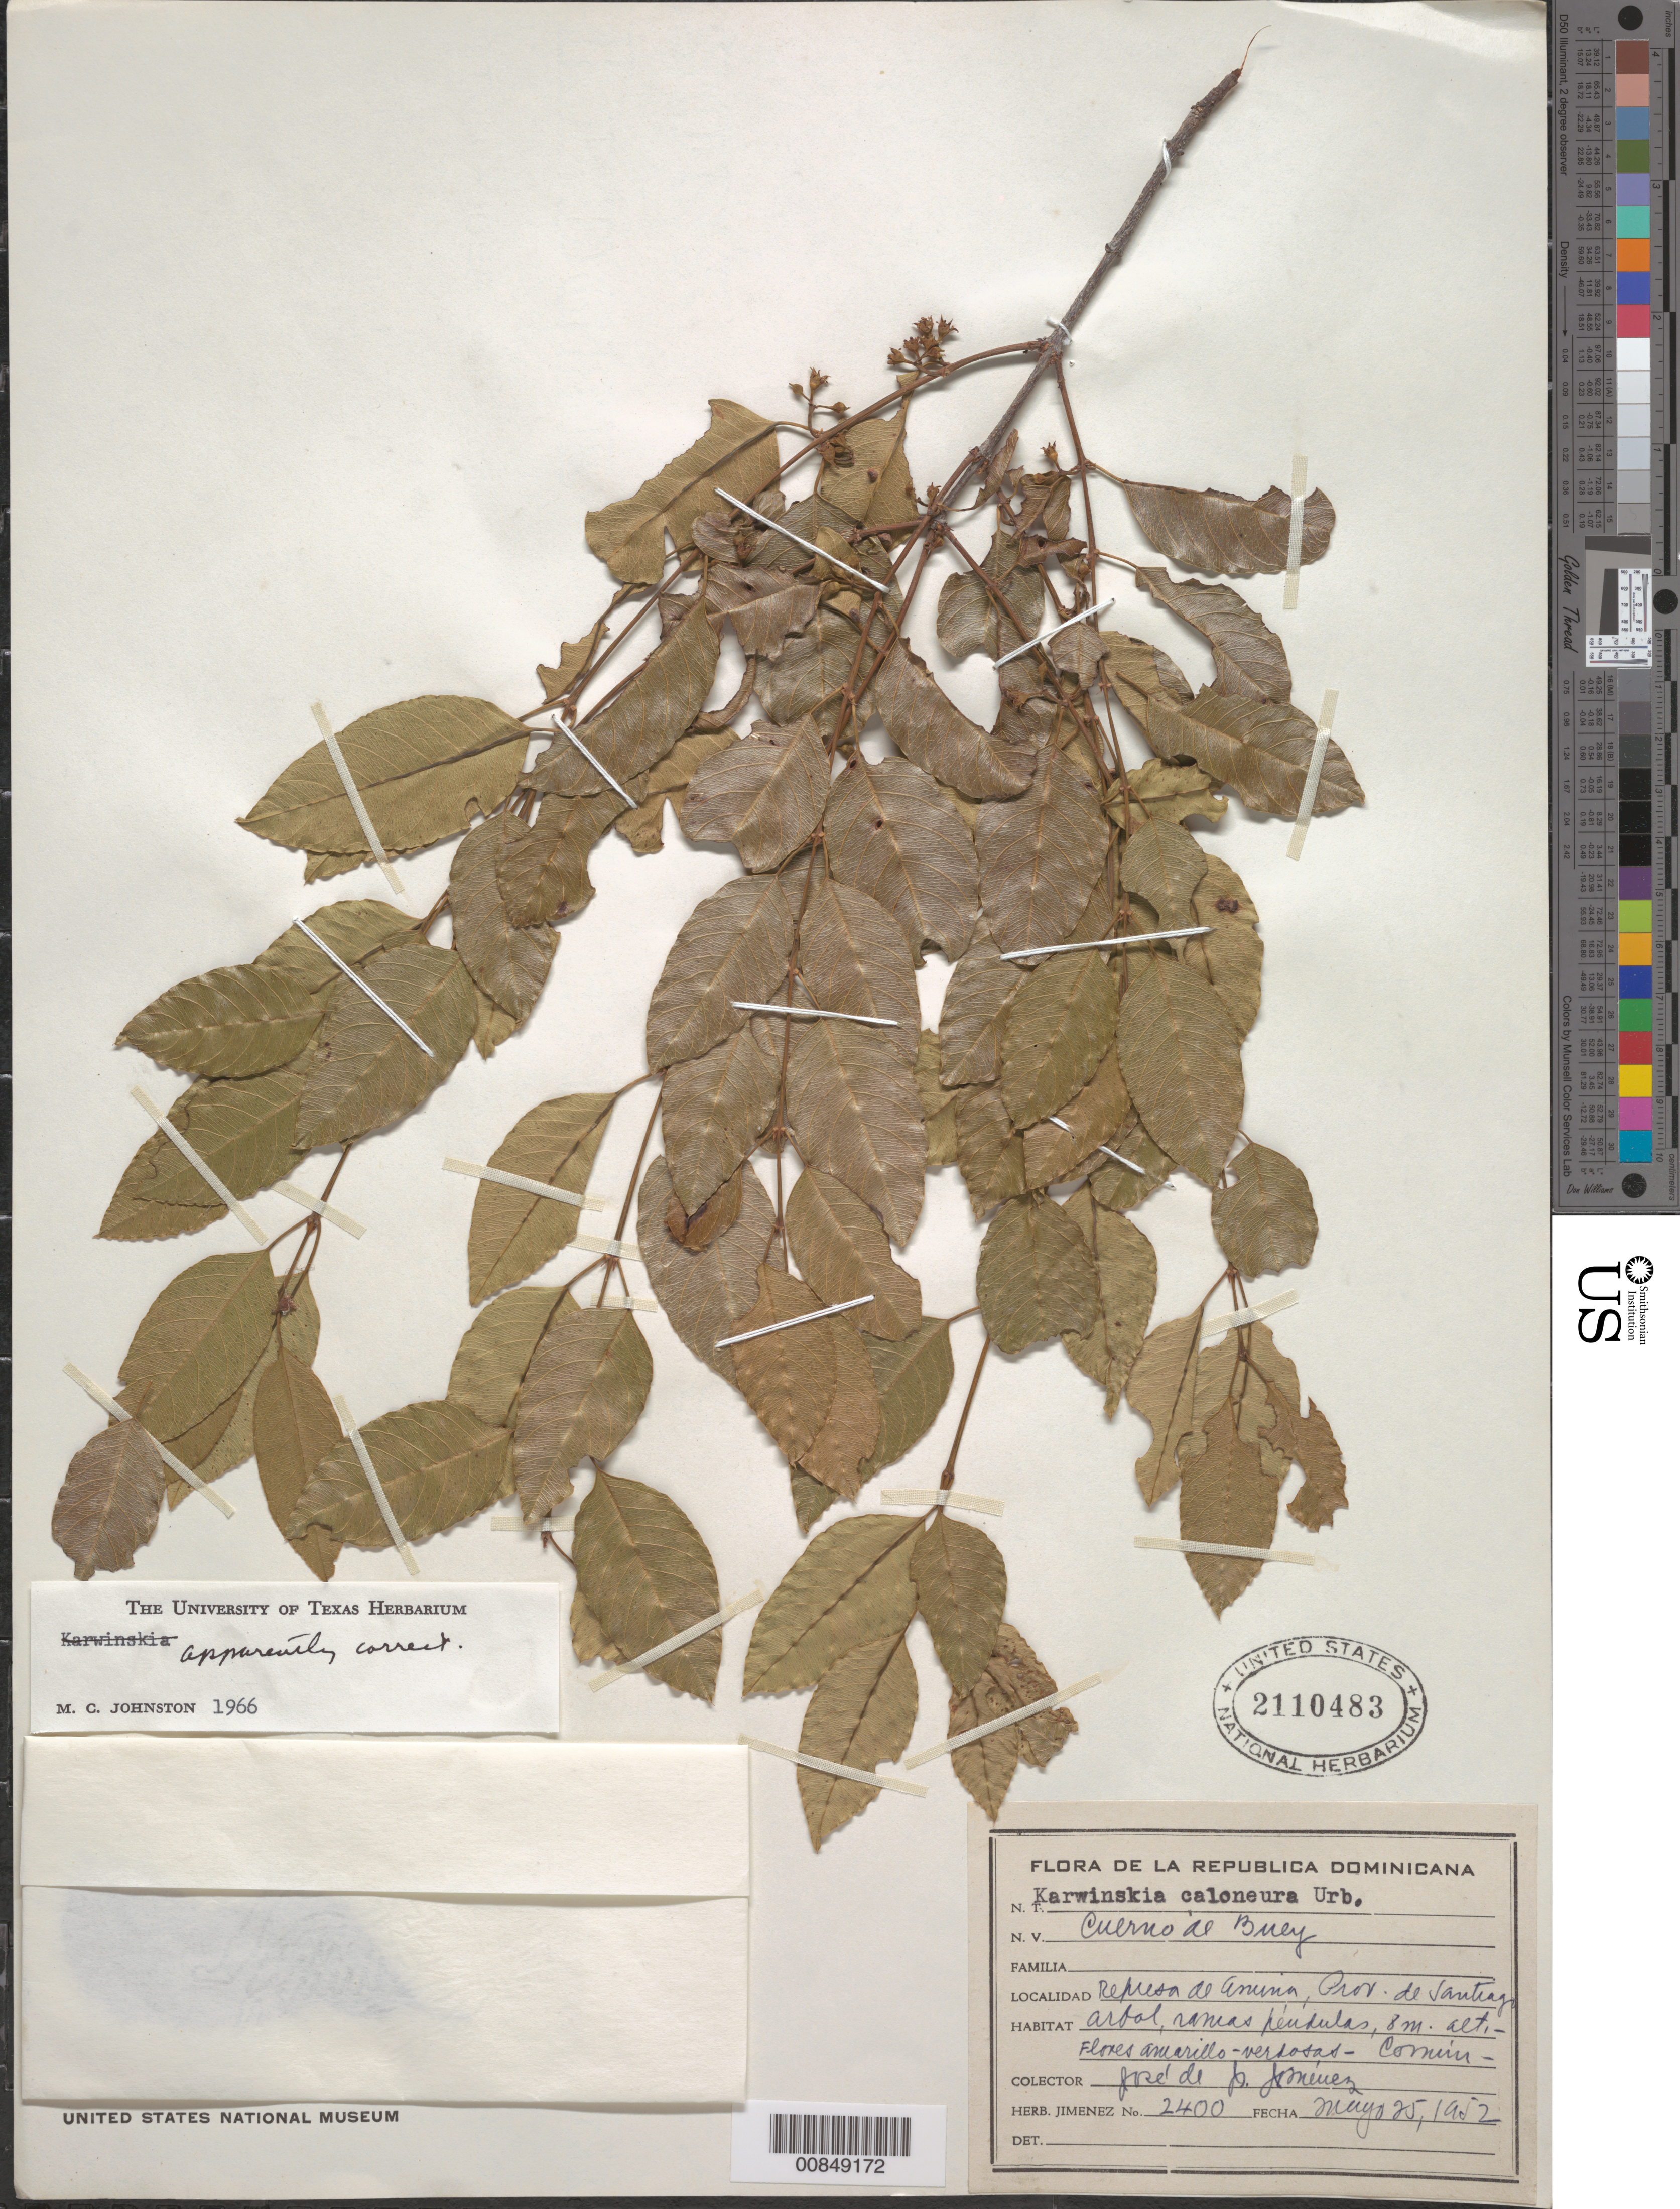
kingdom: Plantae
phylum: Tracheophyta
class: Magnoliopsida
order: Rosales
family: Rhamnaceae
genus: Karwinskia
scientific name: Karwinskia caloneura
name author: Urb.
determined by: Johnston, Marshall C.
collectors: J. J. Jiménez Almonte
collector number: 2400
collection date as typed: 25 May 1952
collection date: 1952-05-25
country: Dominican Republic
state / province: Santiago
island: Hispaniola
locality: Refresa de Amina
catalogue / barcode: US 2110483